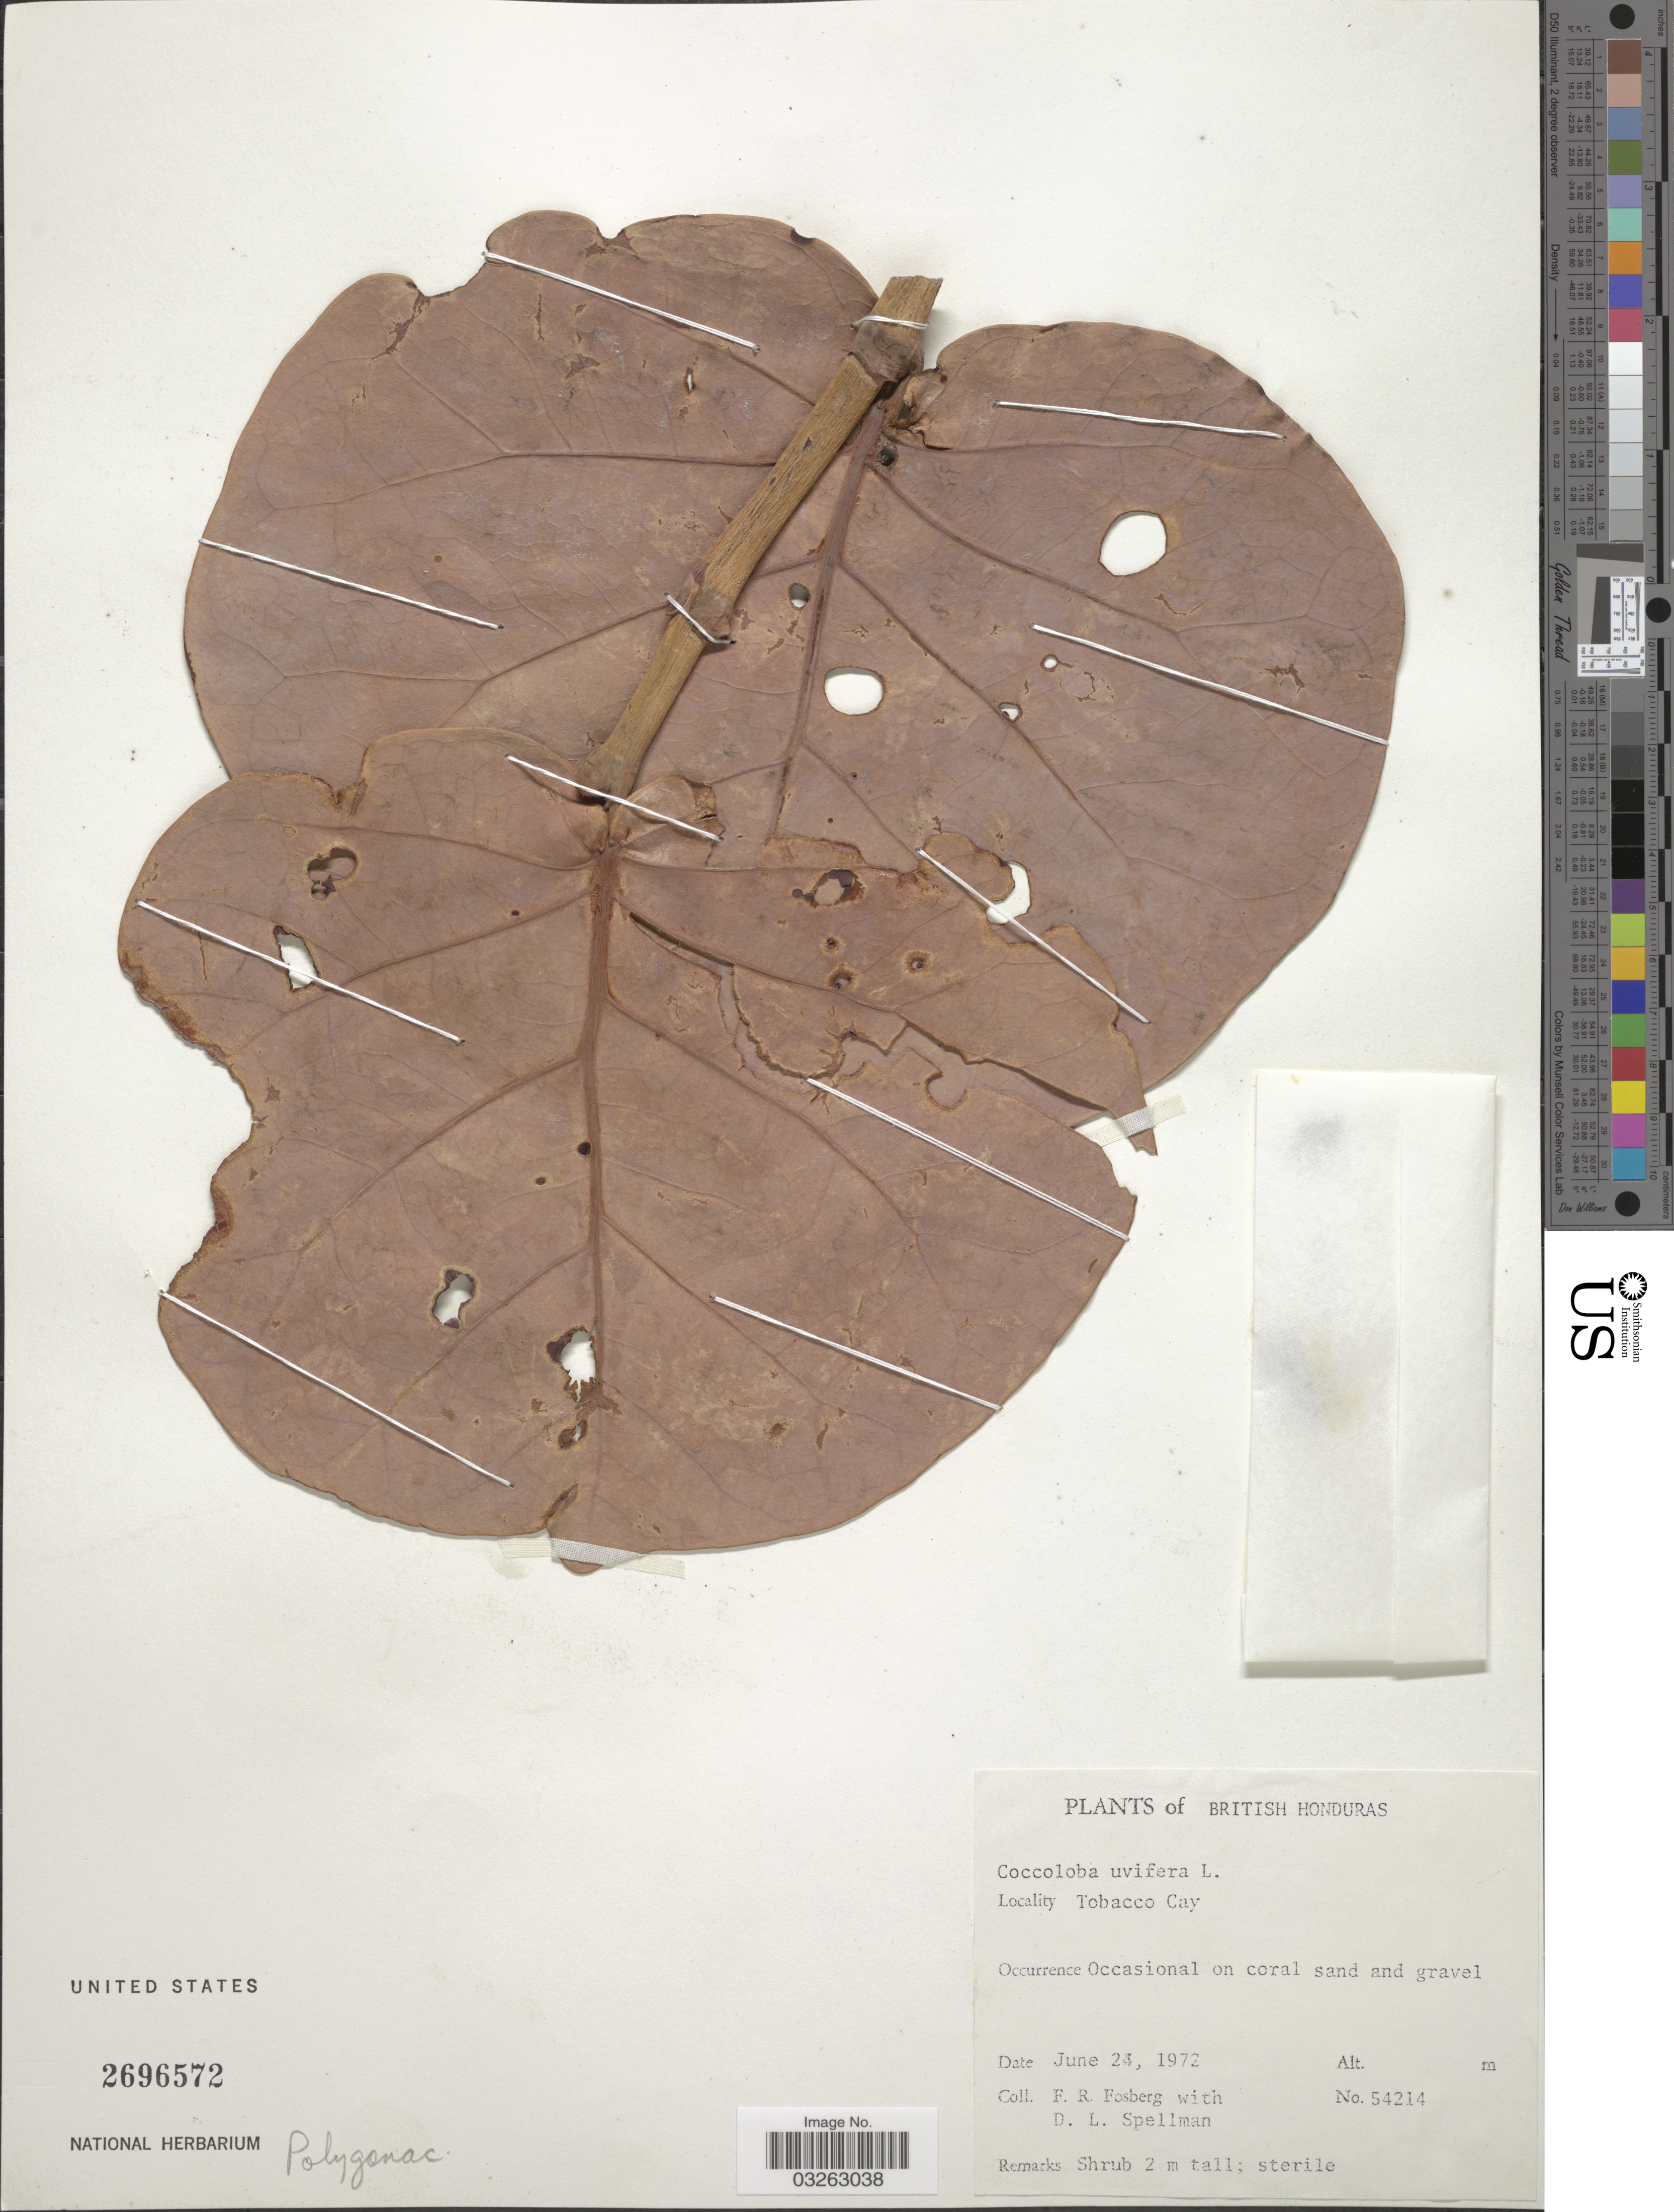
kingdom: Plantae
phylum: Tracheophyta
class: Magnoliopsida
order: Caryophyllales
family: Polygonaceae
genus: Coccoloba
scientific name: Coccoloba uvifera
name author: L.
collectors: F. R. Fosberg & D. L. Spellman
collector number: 54214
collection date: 1972-06-24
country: Belize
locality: British Honduras, Tobacco Cay.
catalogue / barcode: US 2696572